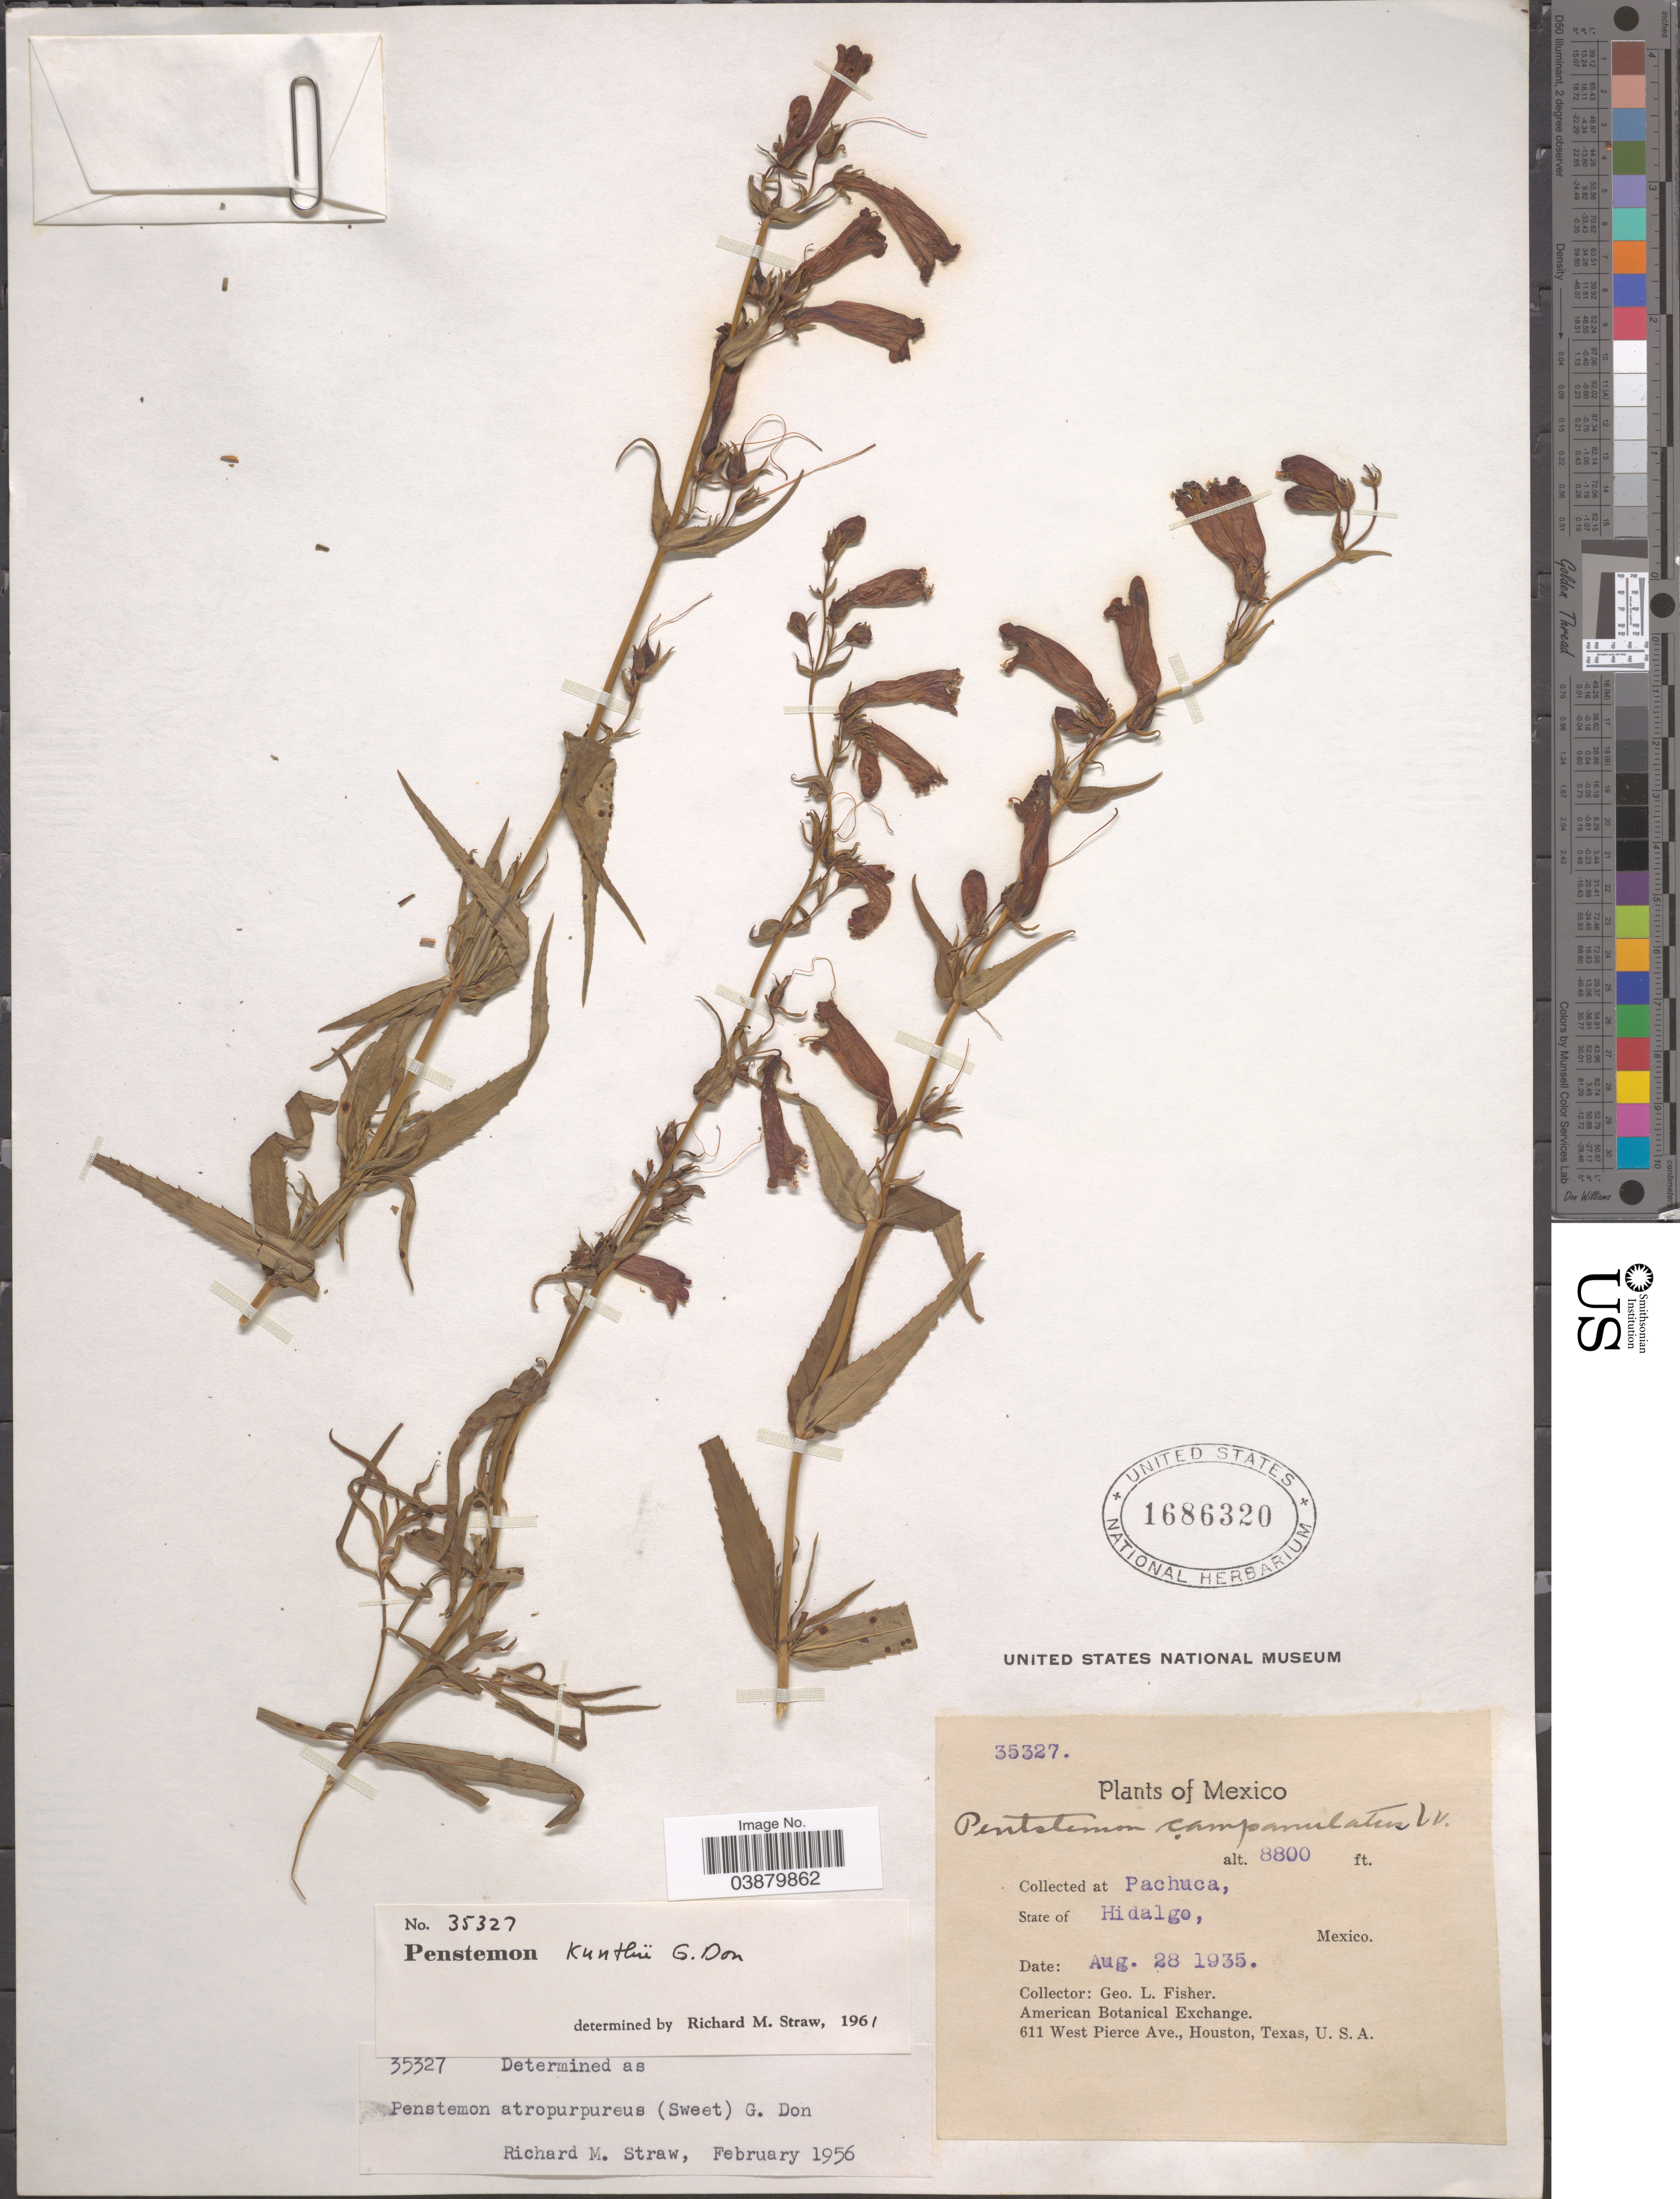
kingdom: Plantae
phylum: Tracheophyta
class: Magnoliopsida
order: Lamiales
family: Plantaginaceae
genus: Penstemon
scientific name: Penstemon kunthii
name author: G. Don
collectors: G. L. Fisher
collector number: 35327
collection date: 1935-08-28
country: Mexico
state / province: Hidalgo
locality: At Pachuca.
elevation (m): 2682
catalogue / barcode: US 1686320